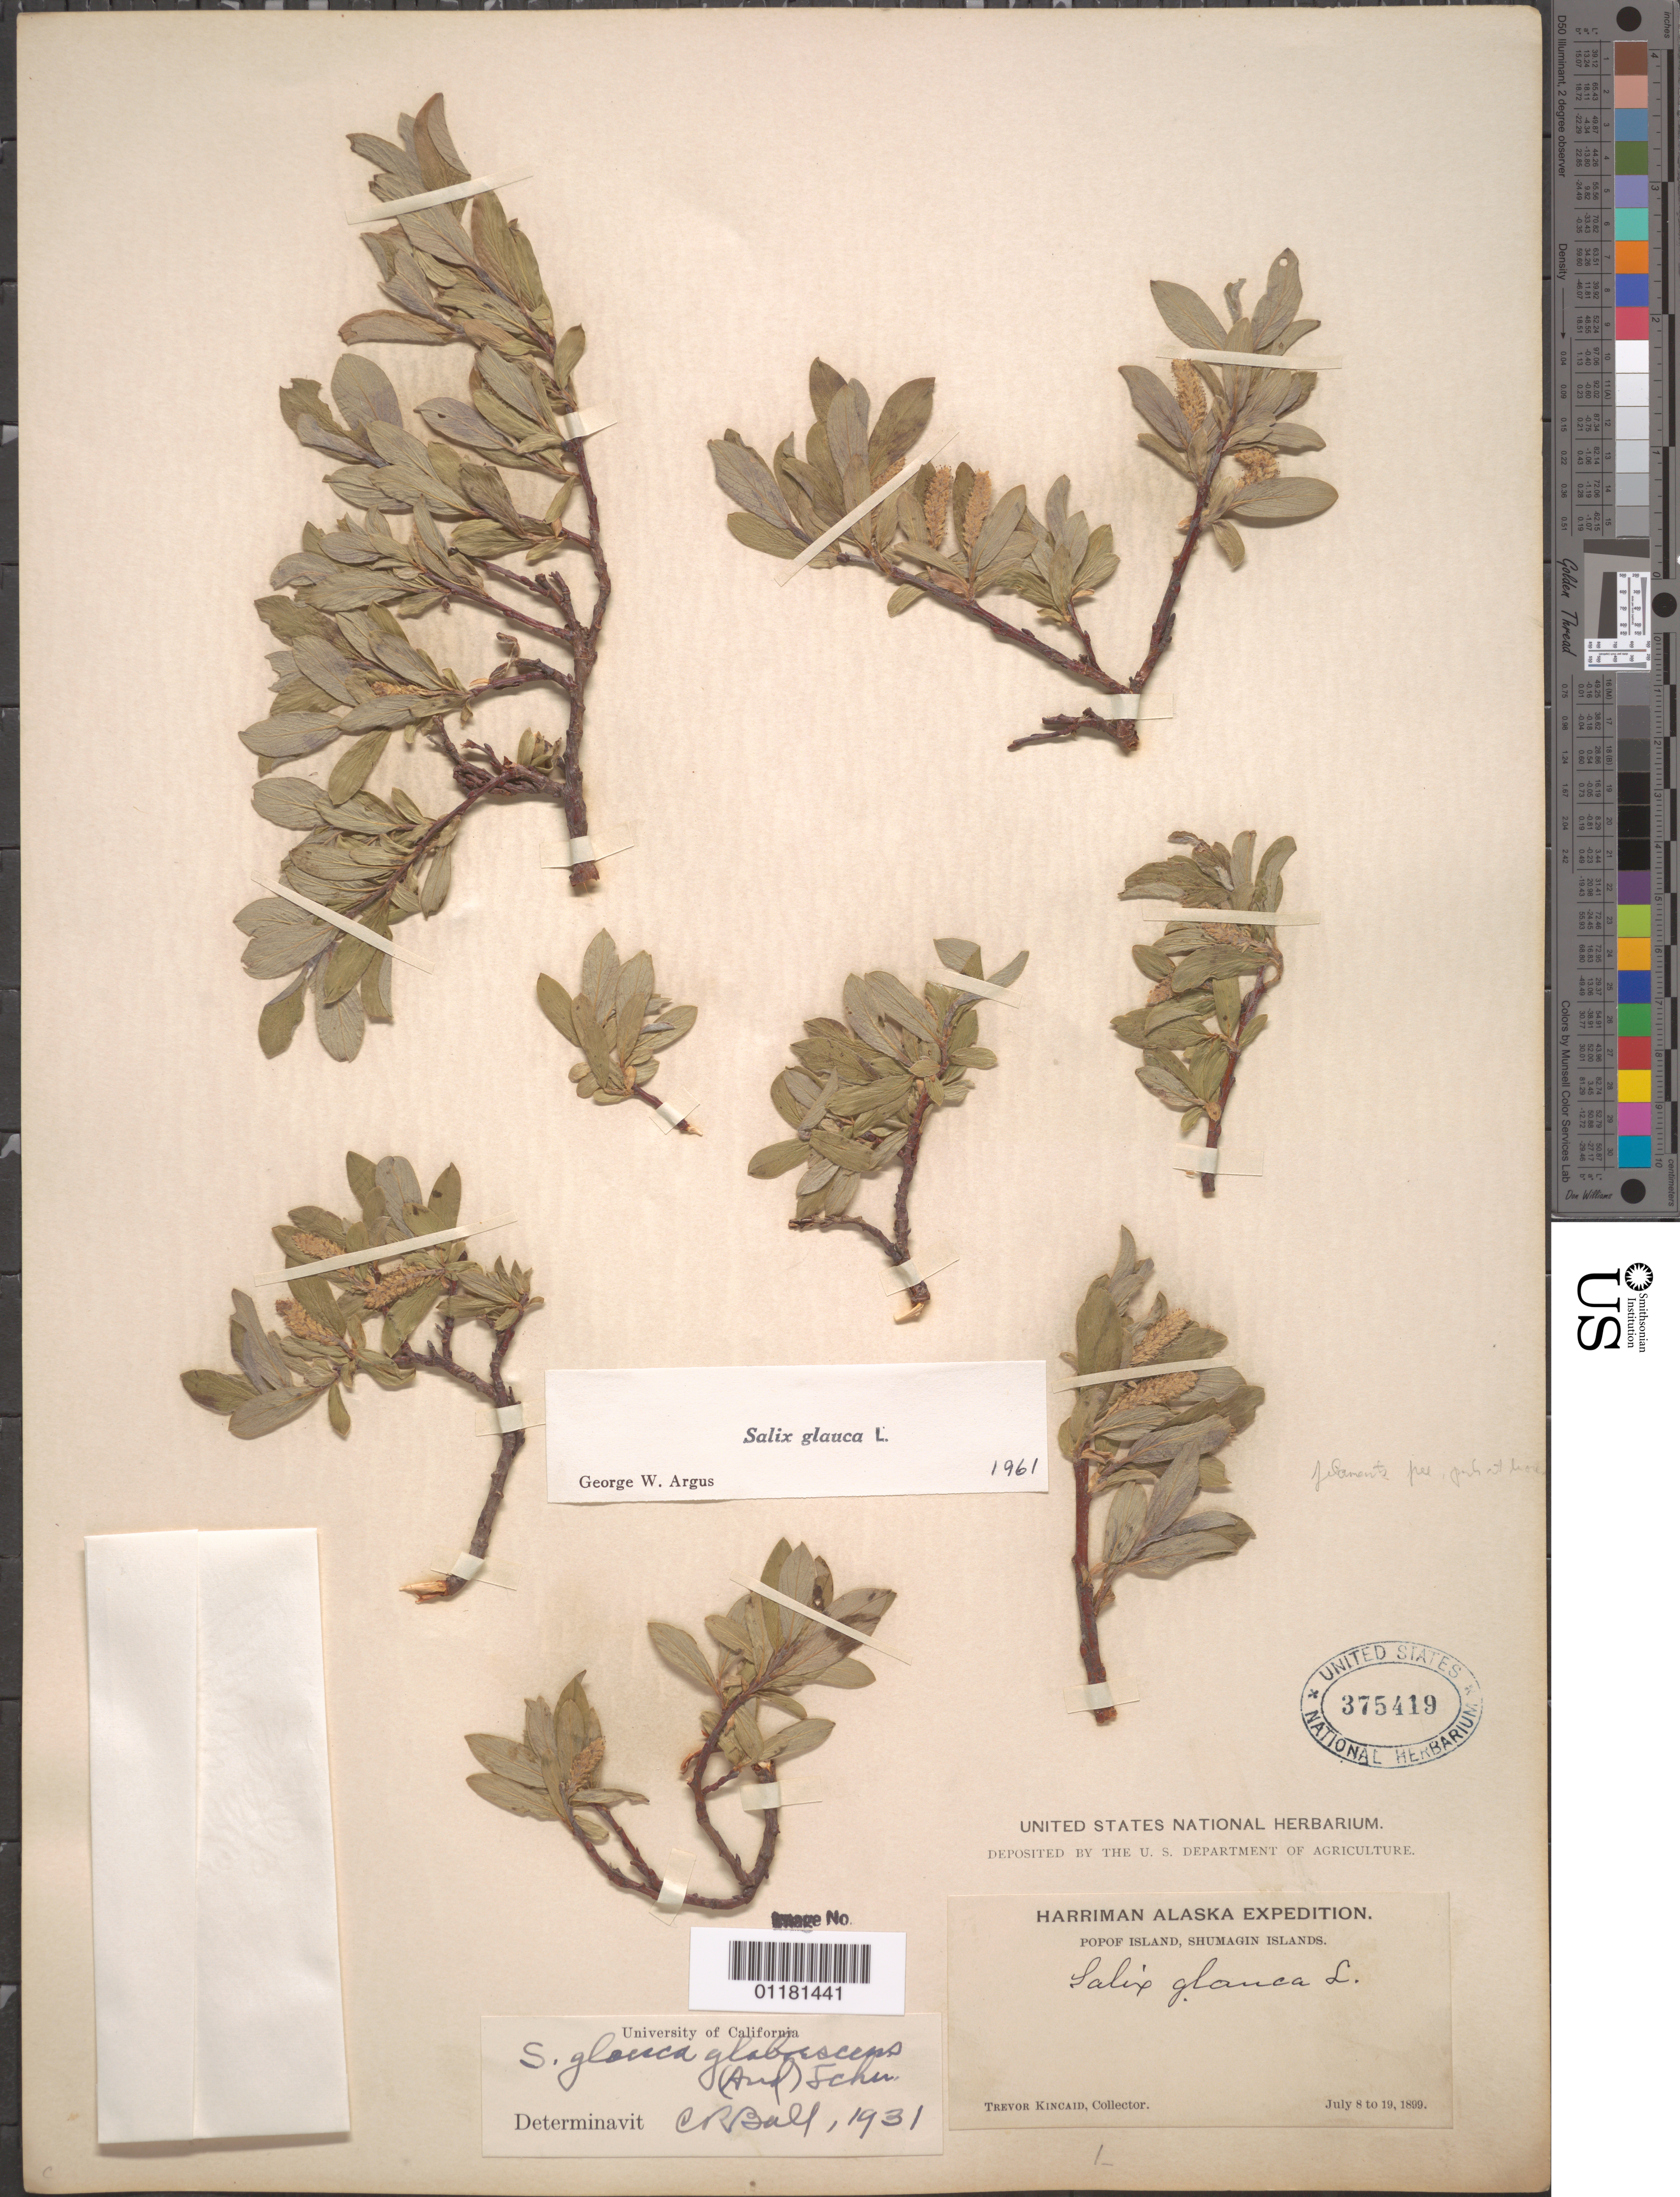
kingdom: Plantae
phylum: Tracheophyta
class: Magnoliopsida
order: Malpighiales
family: Salicaceae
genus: Salix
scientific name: Salix glauca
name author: L.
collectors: T. C. Kincaid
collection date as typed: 8 Jul 1899 to 19 Jul 1899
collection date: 1899-07-08/1899-07-19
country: United States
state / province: Alaska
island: Shumagin Islands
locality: Popof Island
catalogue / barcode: US 375419